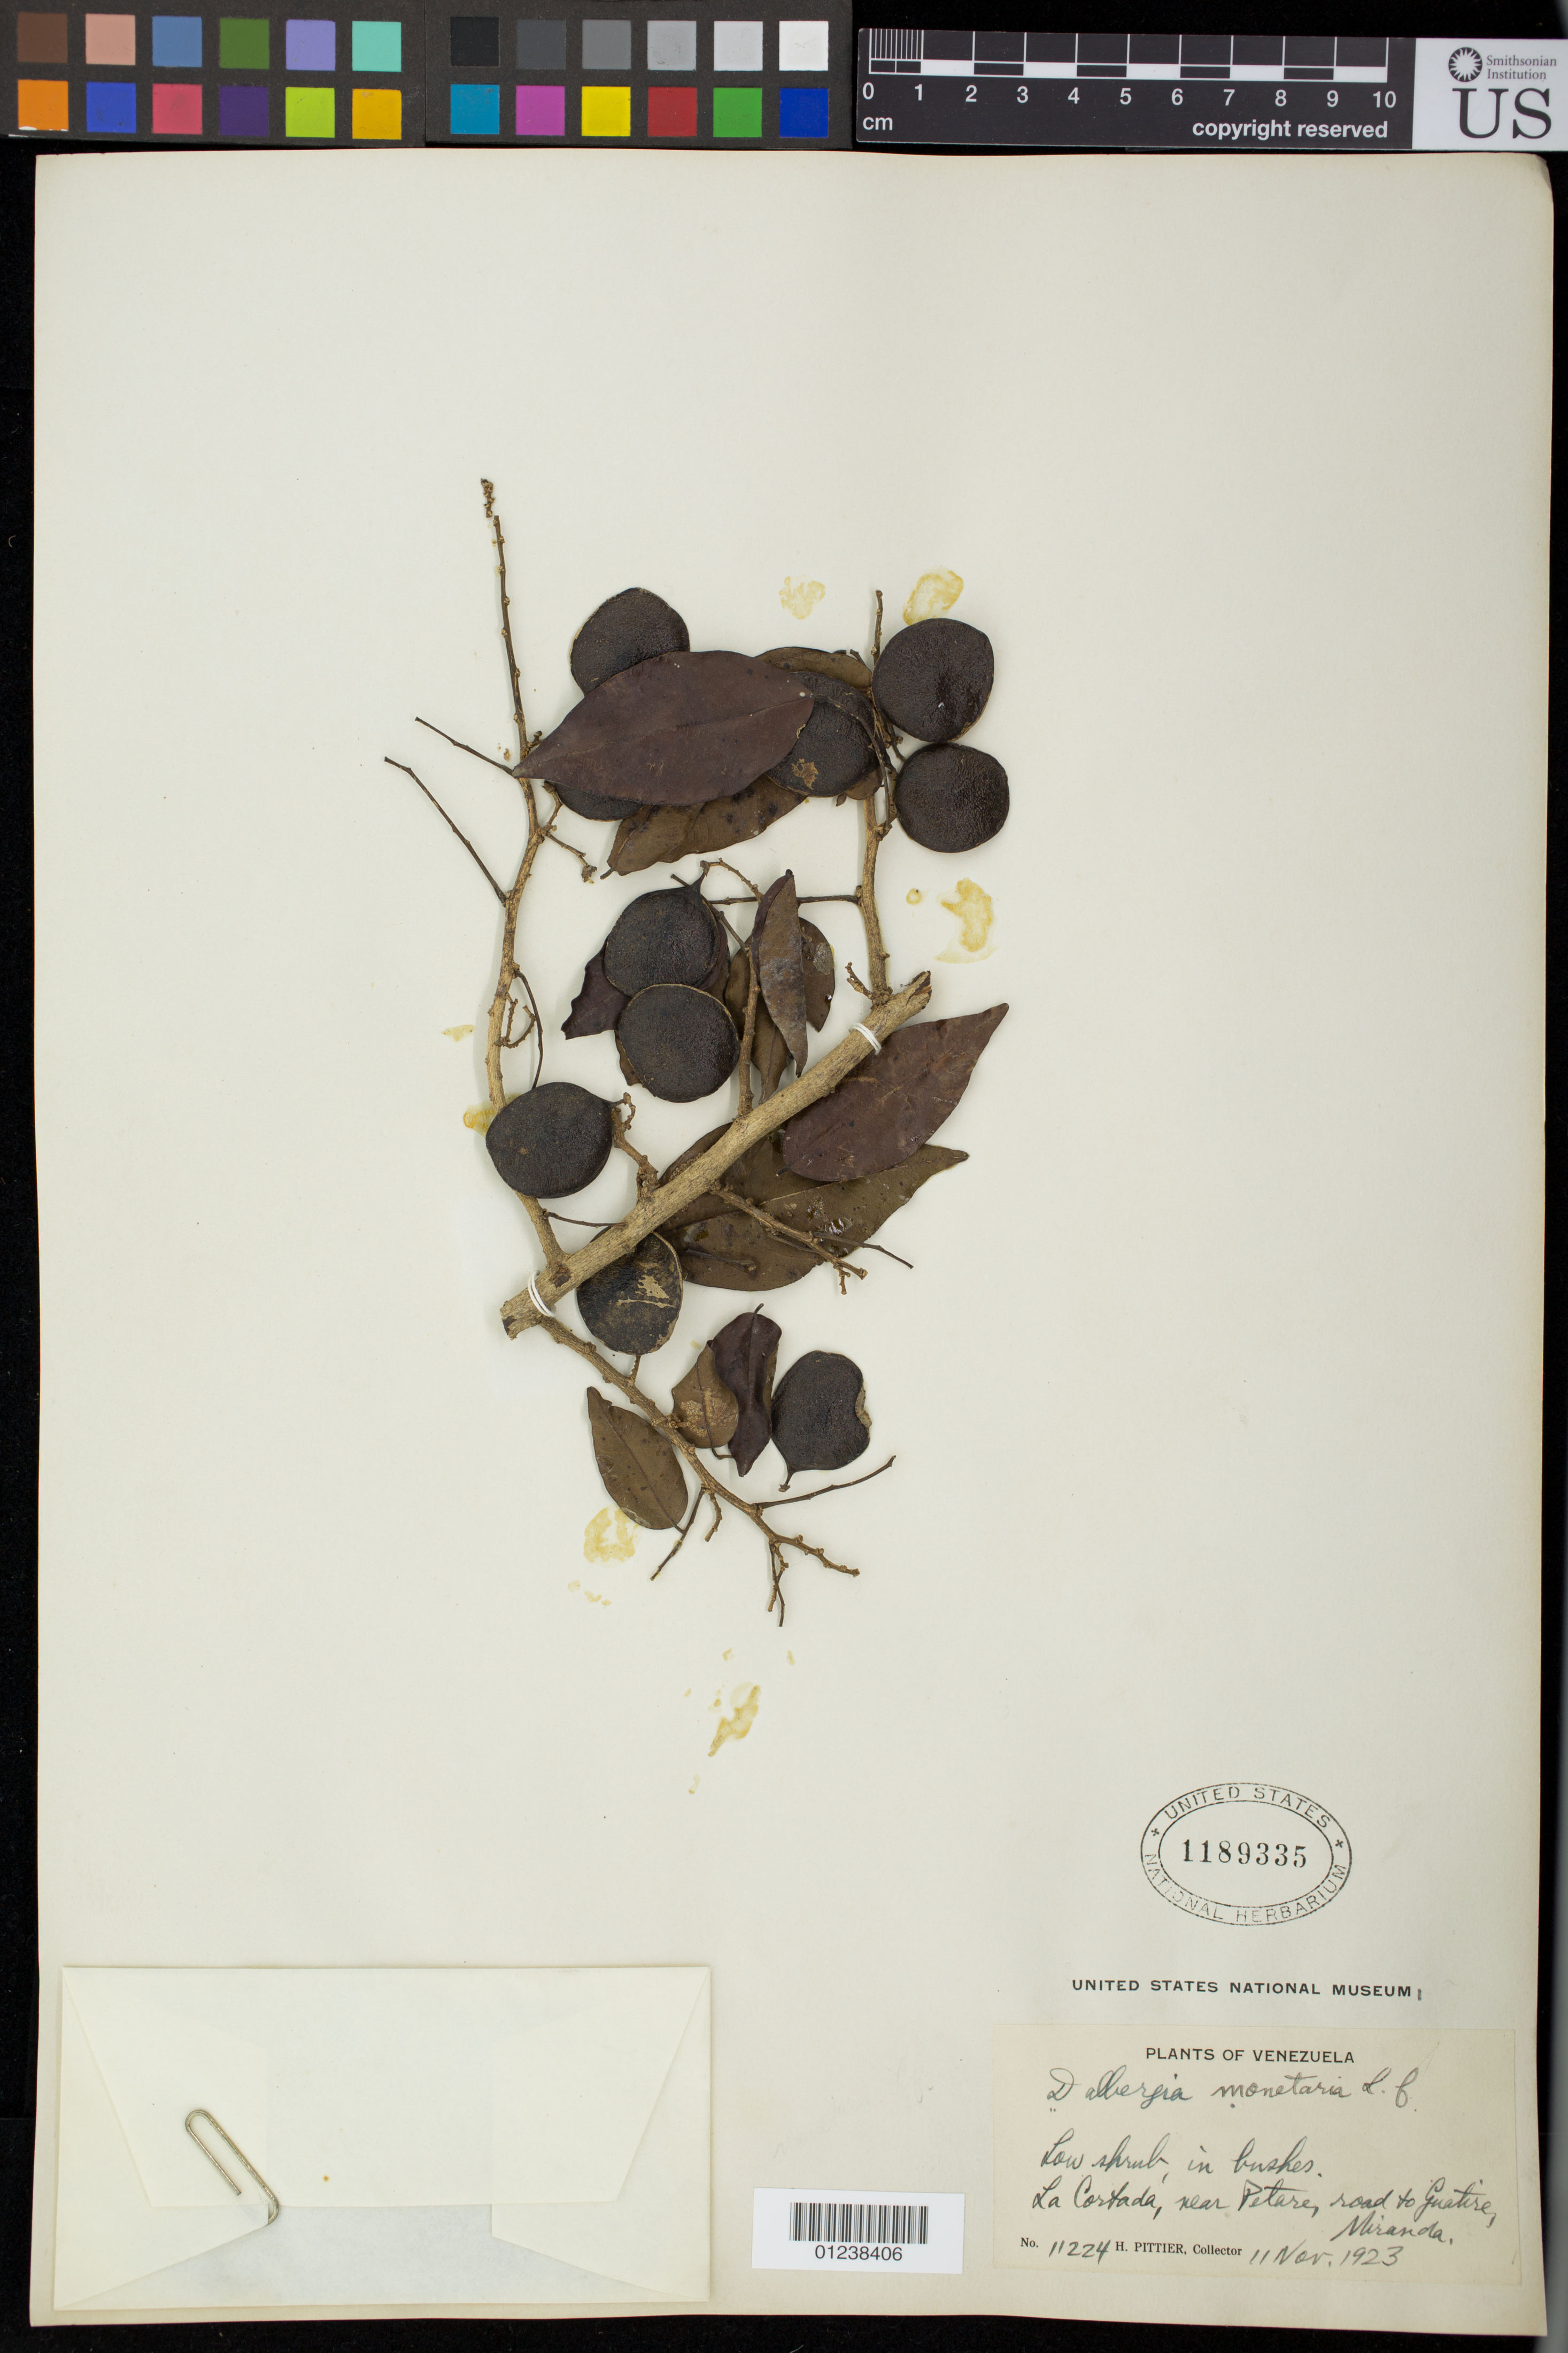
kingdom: Plantae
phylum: Tracheophyta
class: Magnoliopsida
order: Fabales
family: Fabaceae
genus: Dalbergia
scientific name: Dalbergia monetaria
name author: L. f.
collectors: H. F. Pittier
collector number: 11224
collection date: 1923-11-11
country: Venezuela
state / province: Miranda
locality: La Costrada, near Petare, road to Guatire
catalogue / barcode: US 1189335